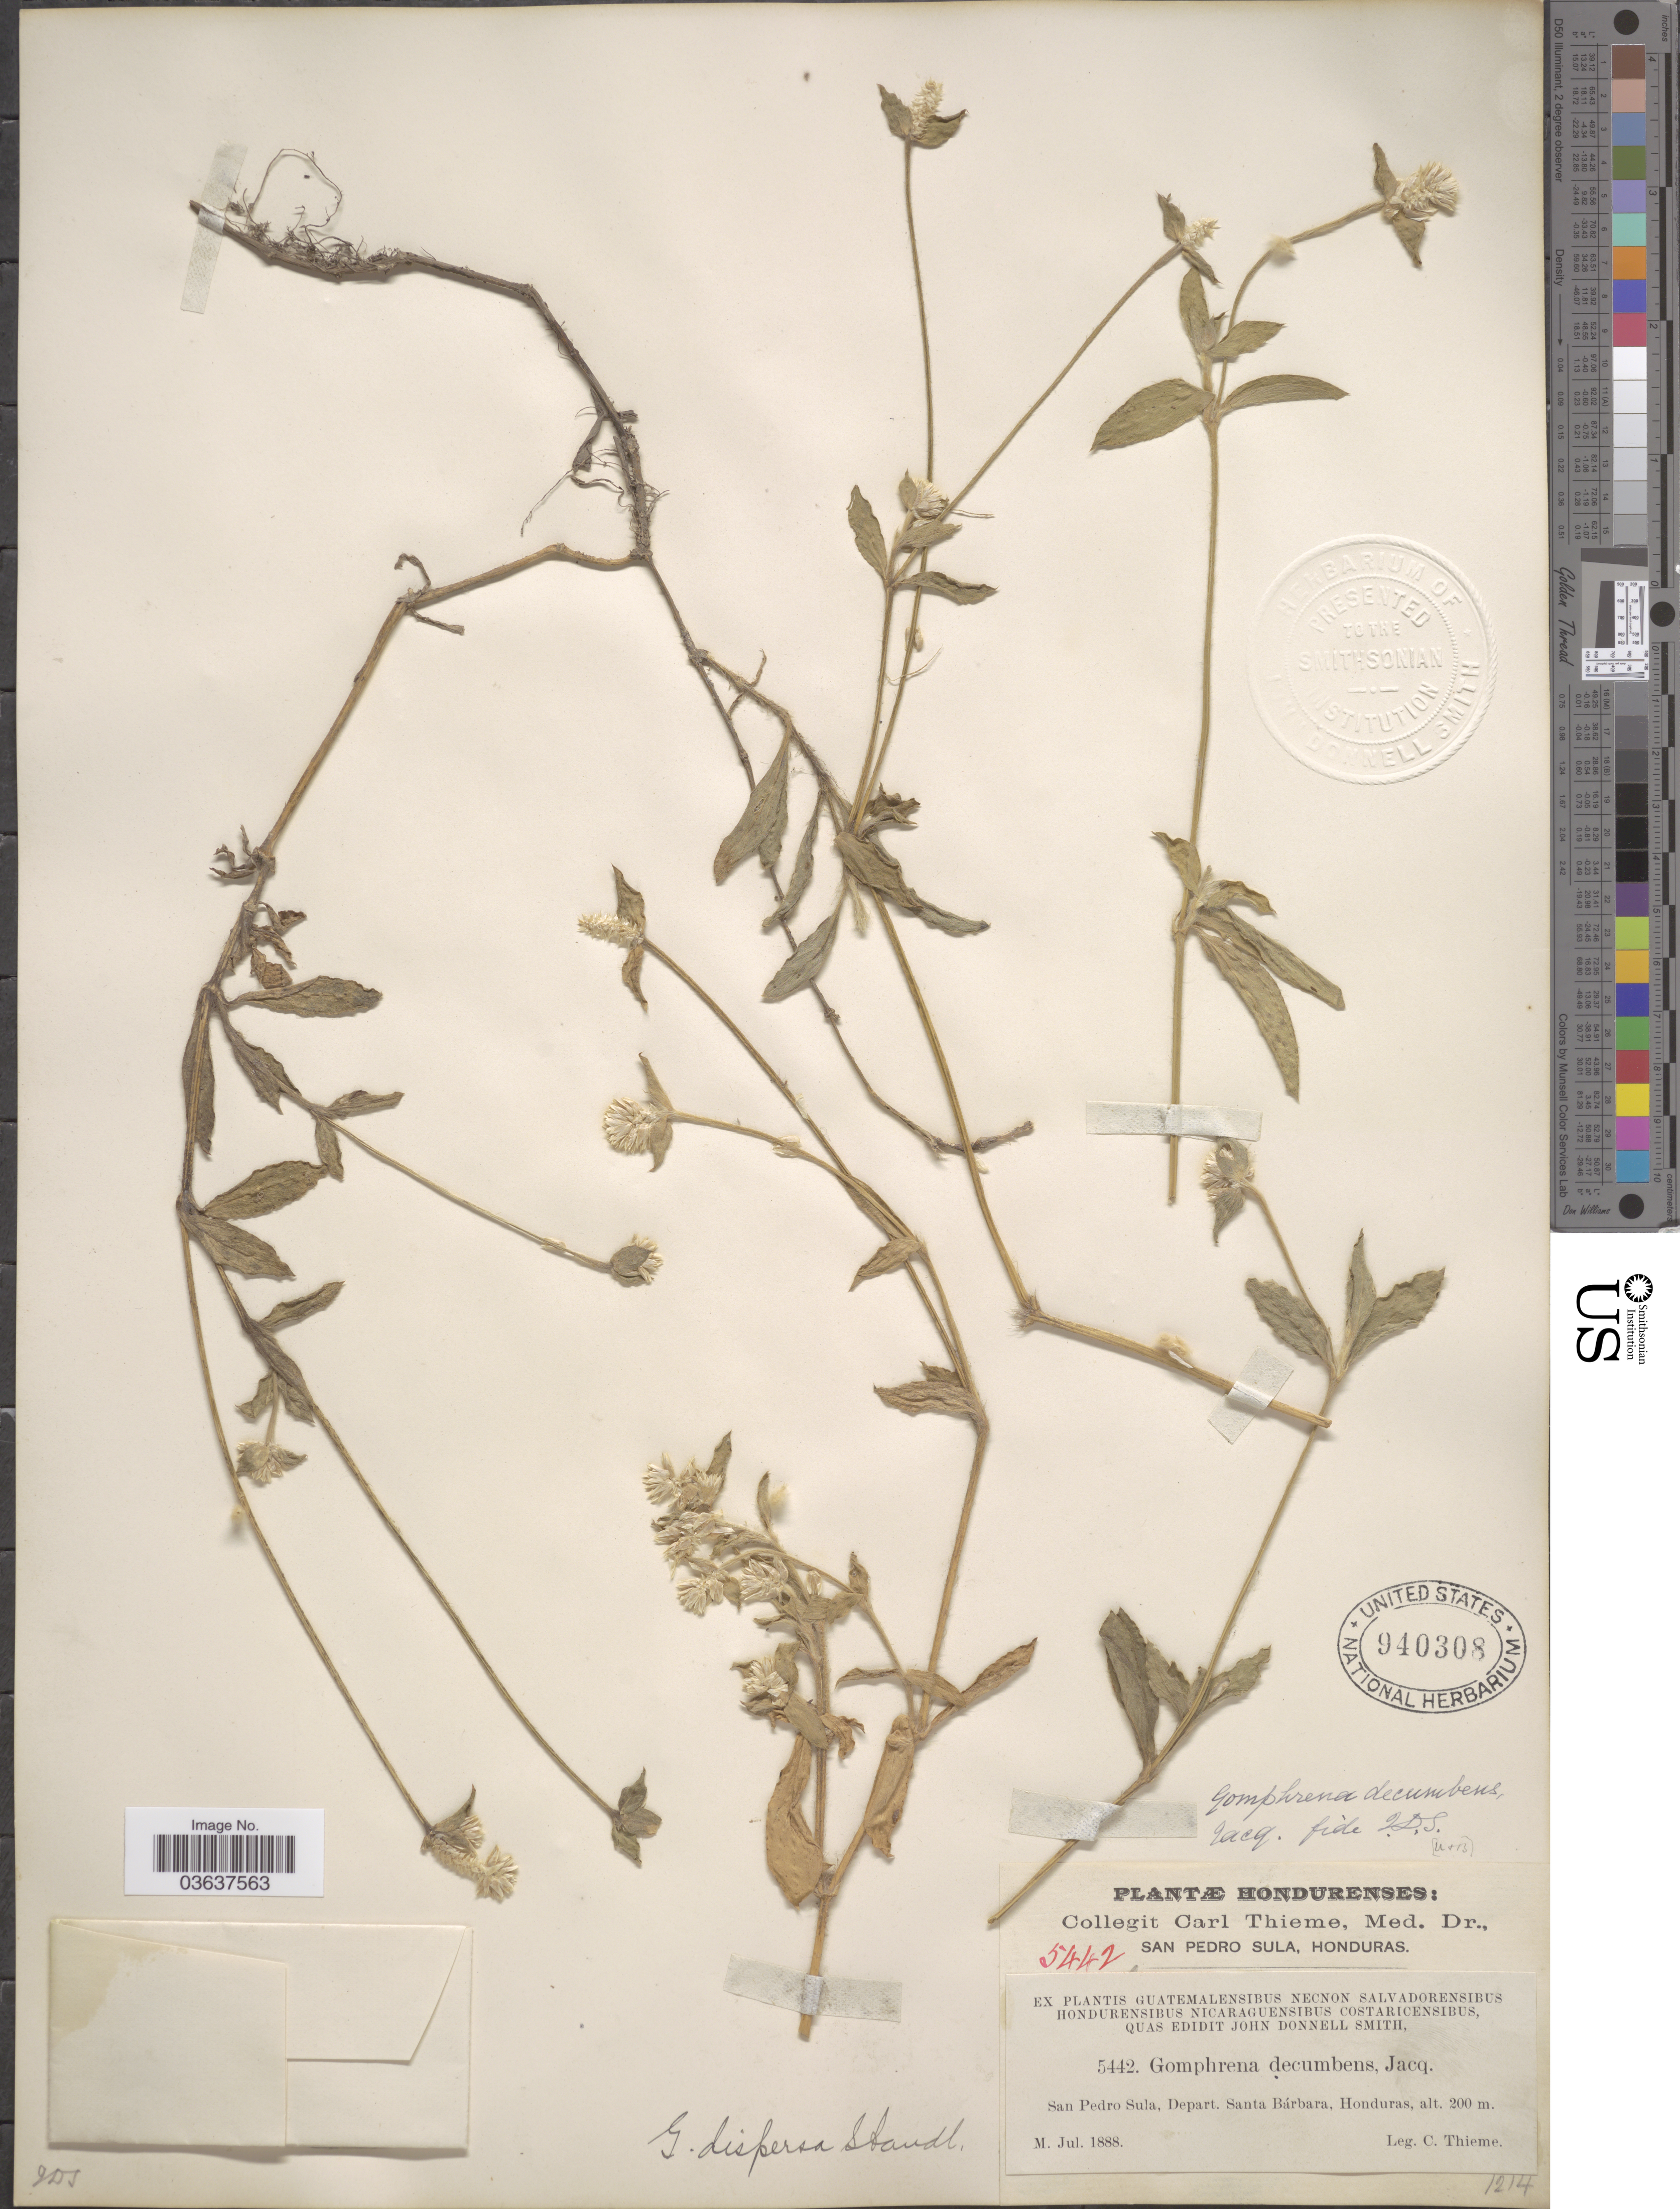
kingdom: Plantae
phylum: Tracheophyta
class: Magnoliopsida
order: Caryophyllales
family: Amaranthaceae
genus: Gomphrena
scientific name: Gomphrena dispersa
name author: Standl.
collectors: C. Thieme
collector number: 5442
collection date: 1888-07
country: Honduras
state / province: Santa Bárbara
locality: San Pedro Sula, Depart. Santa Bárbara.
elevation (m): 200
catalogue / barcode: US 940308